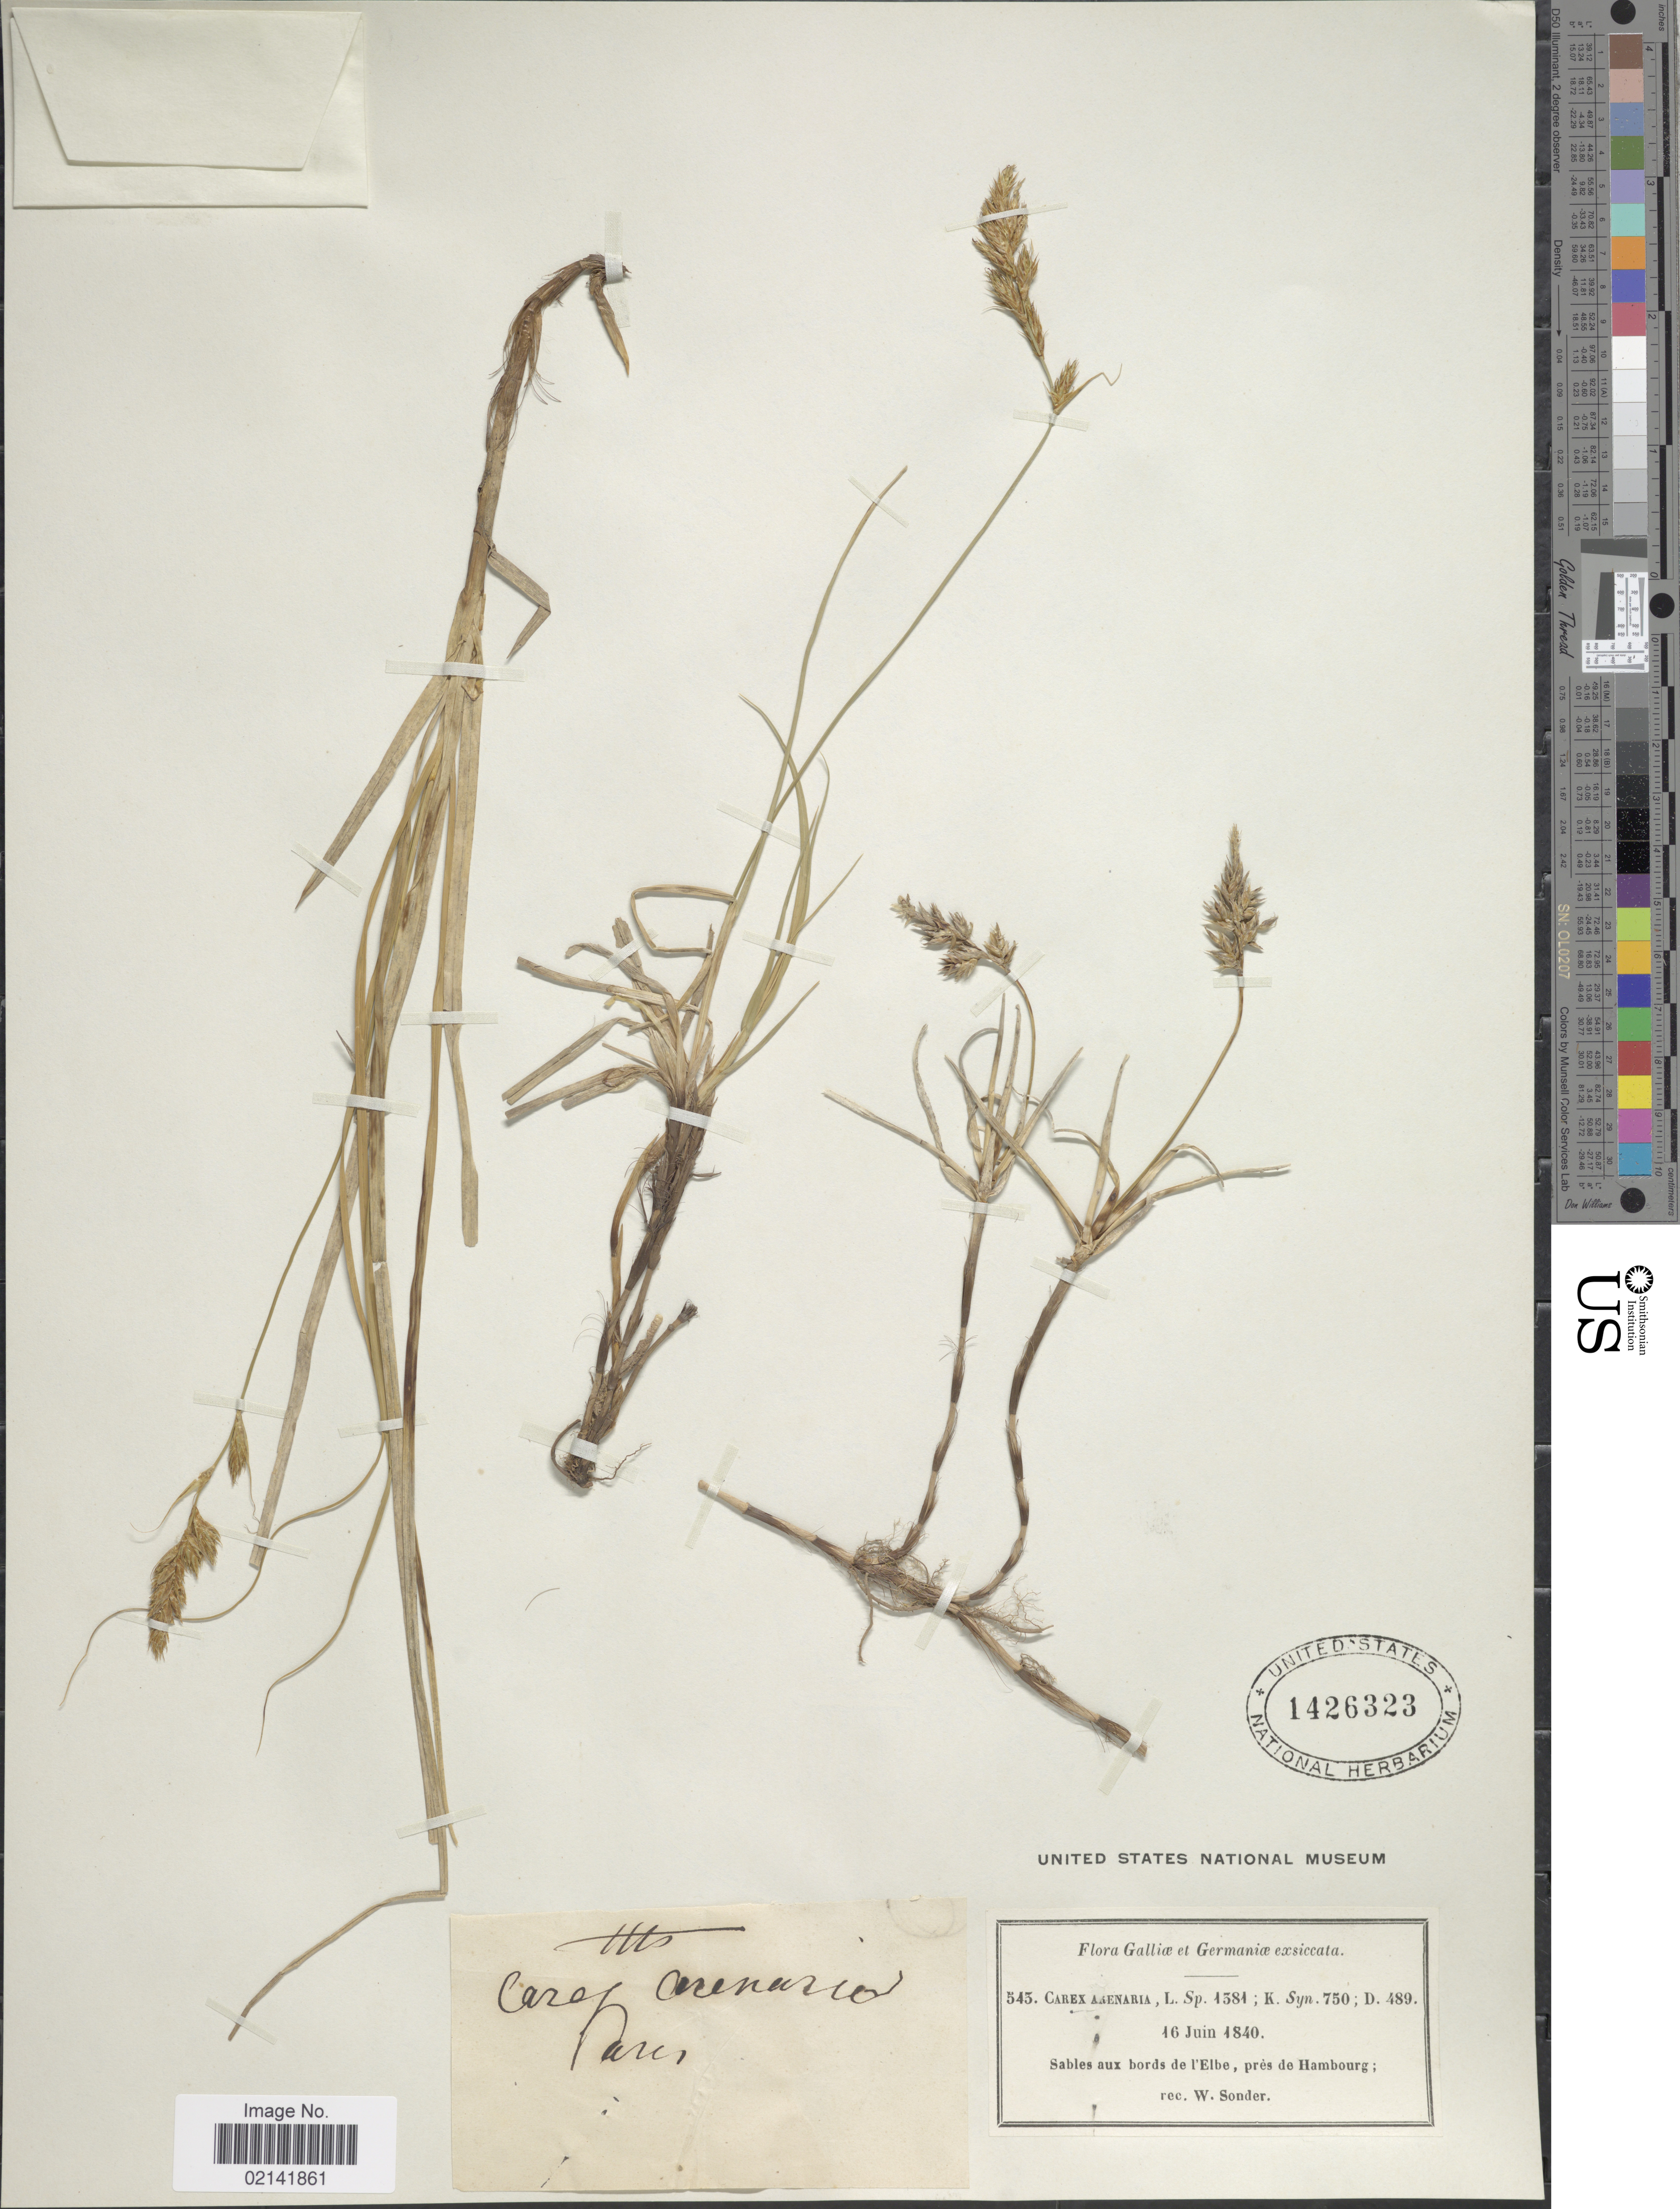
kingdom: Plantae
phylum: Tracheophyta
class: Liliopsida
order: Poales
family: Cyperaceae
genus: Carex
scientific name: Carex arenaria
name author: L.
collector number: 543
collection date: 1840-06-16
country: Germany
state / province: Hamburg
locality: Germaniae. Sables aux bords de l'Elbe, pres de Hambourg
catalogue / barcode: US 1426323